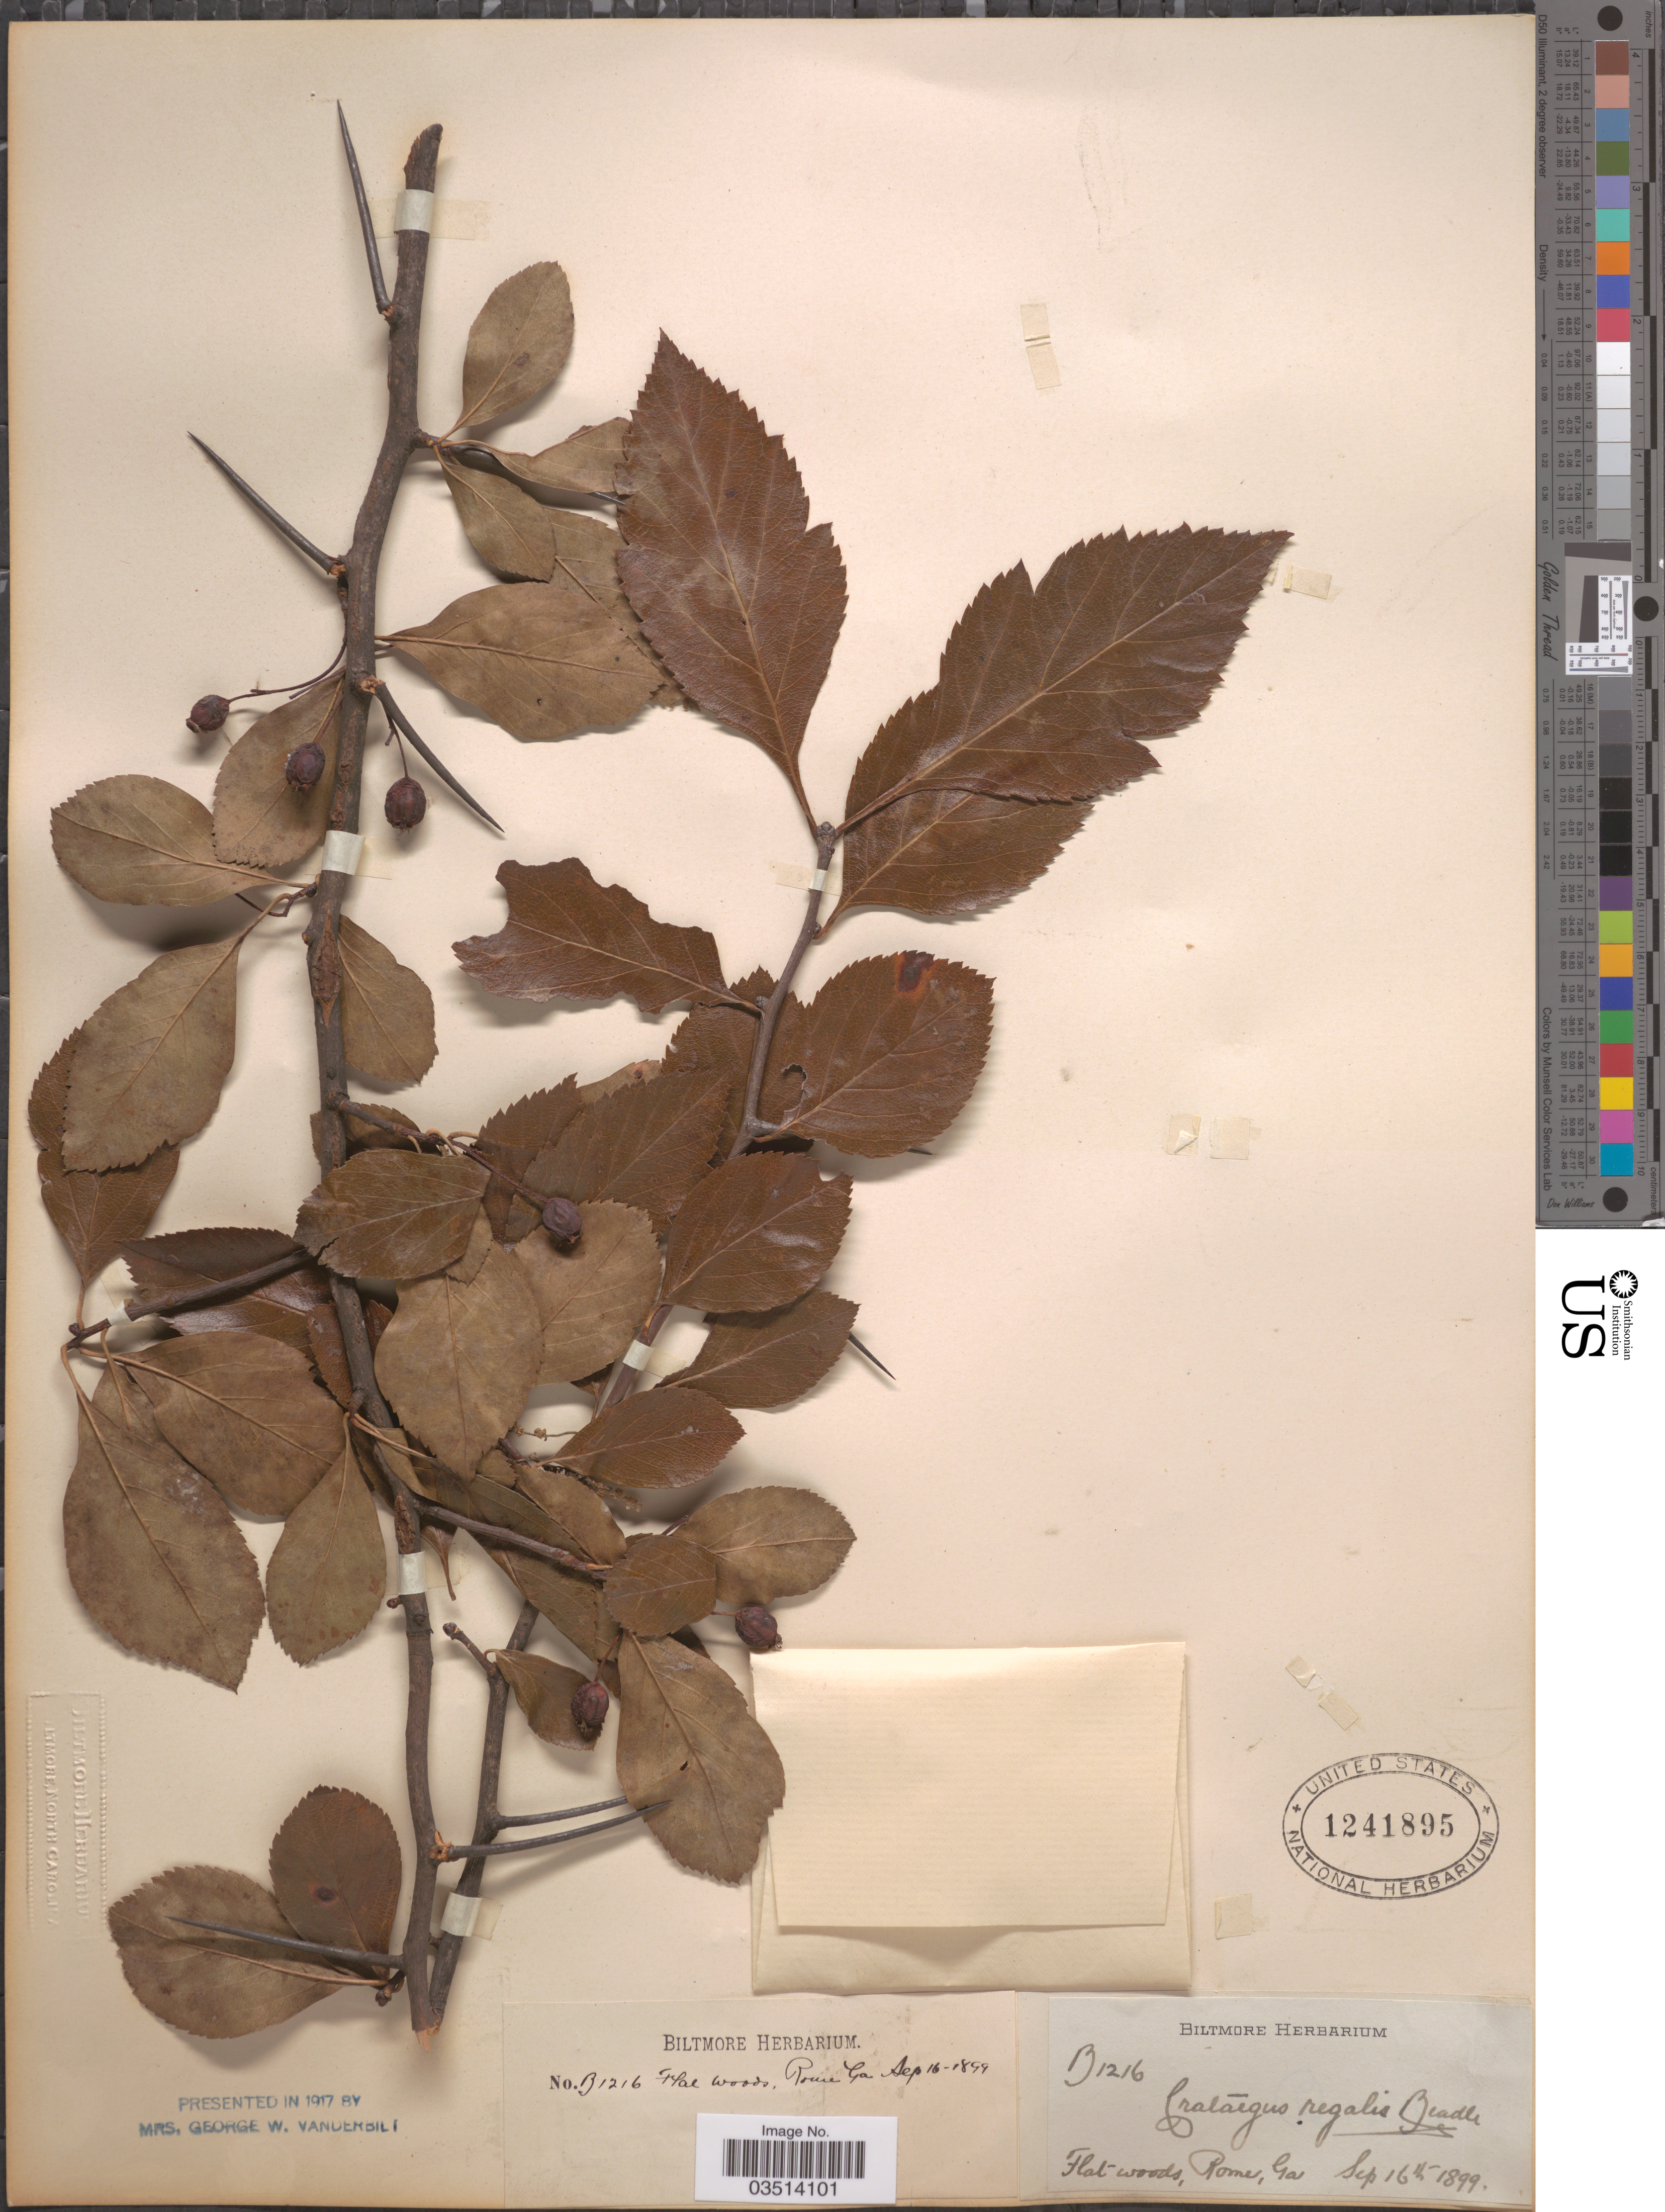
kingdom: Plantae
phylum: Tracheophyta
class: Magnoliopsida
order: Rosales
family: Rosaceae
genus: Crataegus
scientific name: Crataegus crus-galli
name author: L.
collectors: ex herb. Biltmore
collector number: B1216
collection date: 1899-09-16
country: United States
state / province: Georgia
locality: Flat woods, Rome.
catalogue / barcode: US 1241895